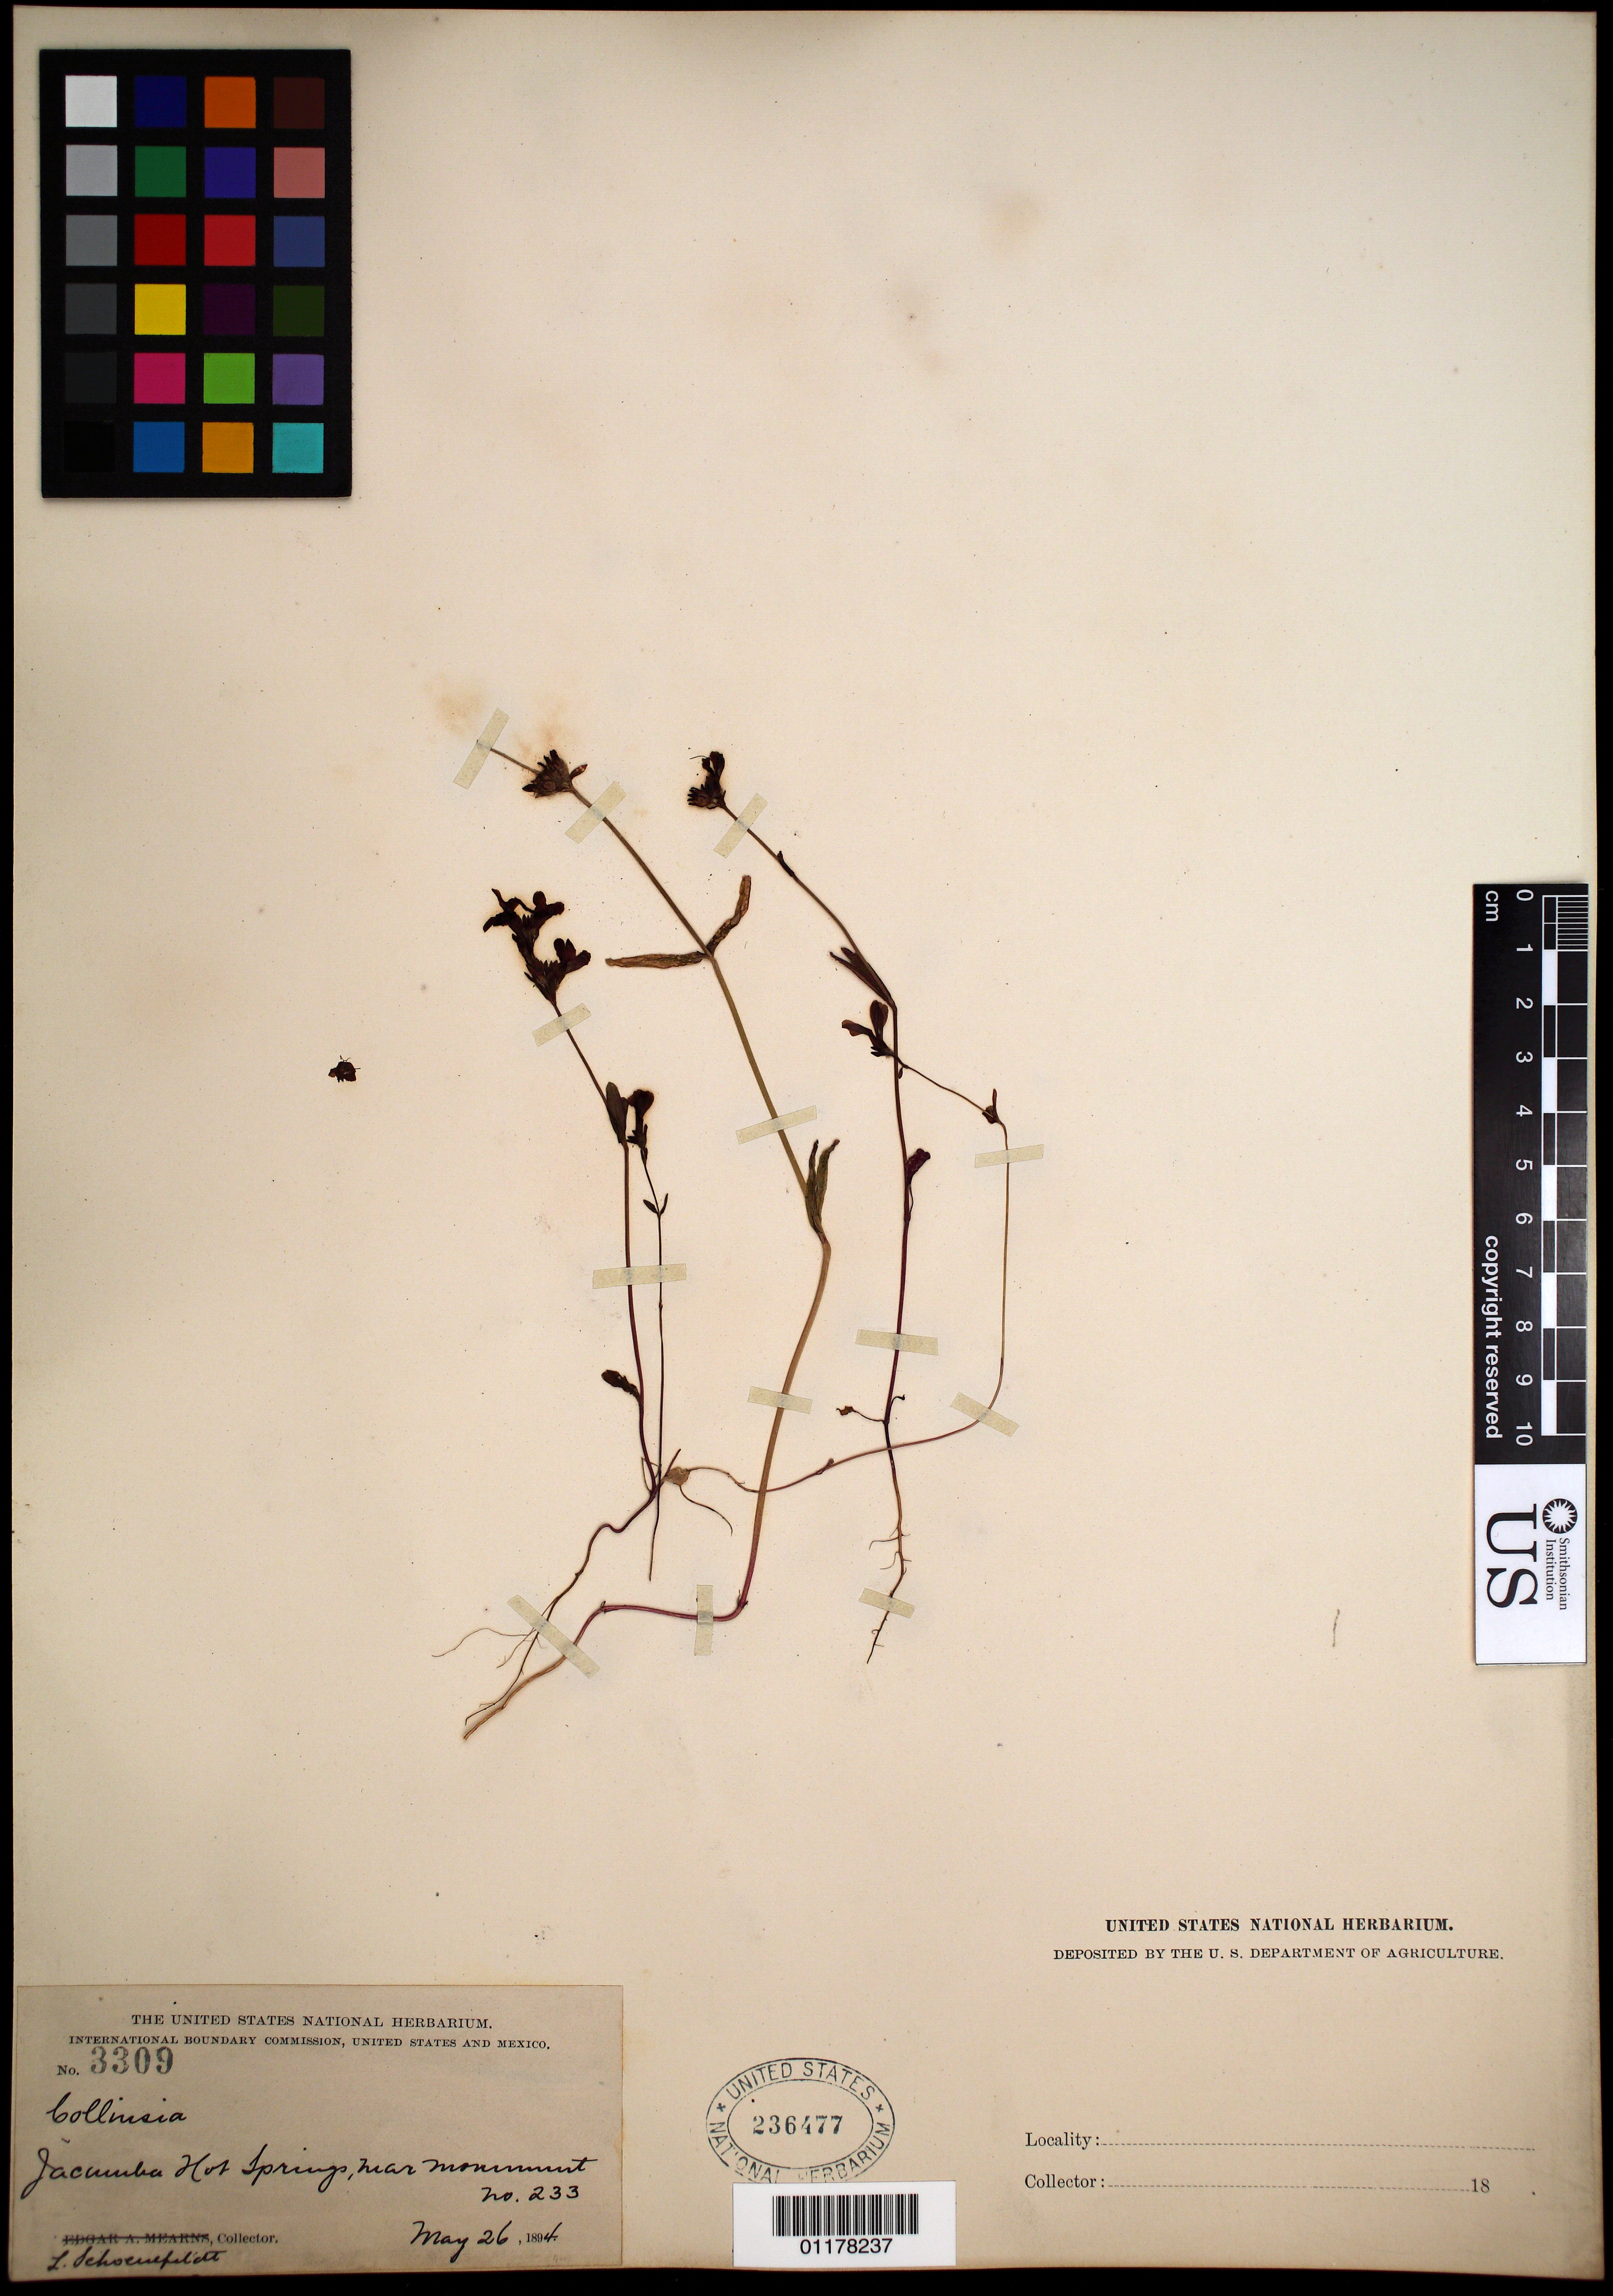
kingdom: Plantae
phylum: Tracheophyta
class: Magnoliopsida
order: Lamiales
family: Plantaginaceae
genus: Collinsia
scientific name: Collinsia sp.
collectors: L. Schounfeldt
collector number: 3309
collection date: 1894-05-26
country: United States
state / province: California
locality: Jacumba Hot Springs, near Monument 233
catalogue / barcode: US 236477